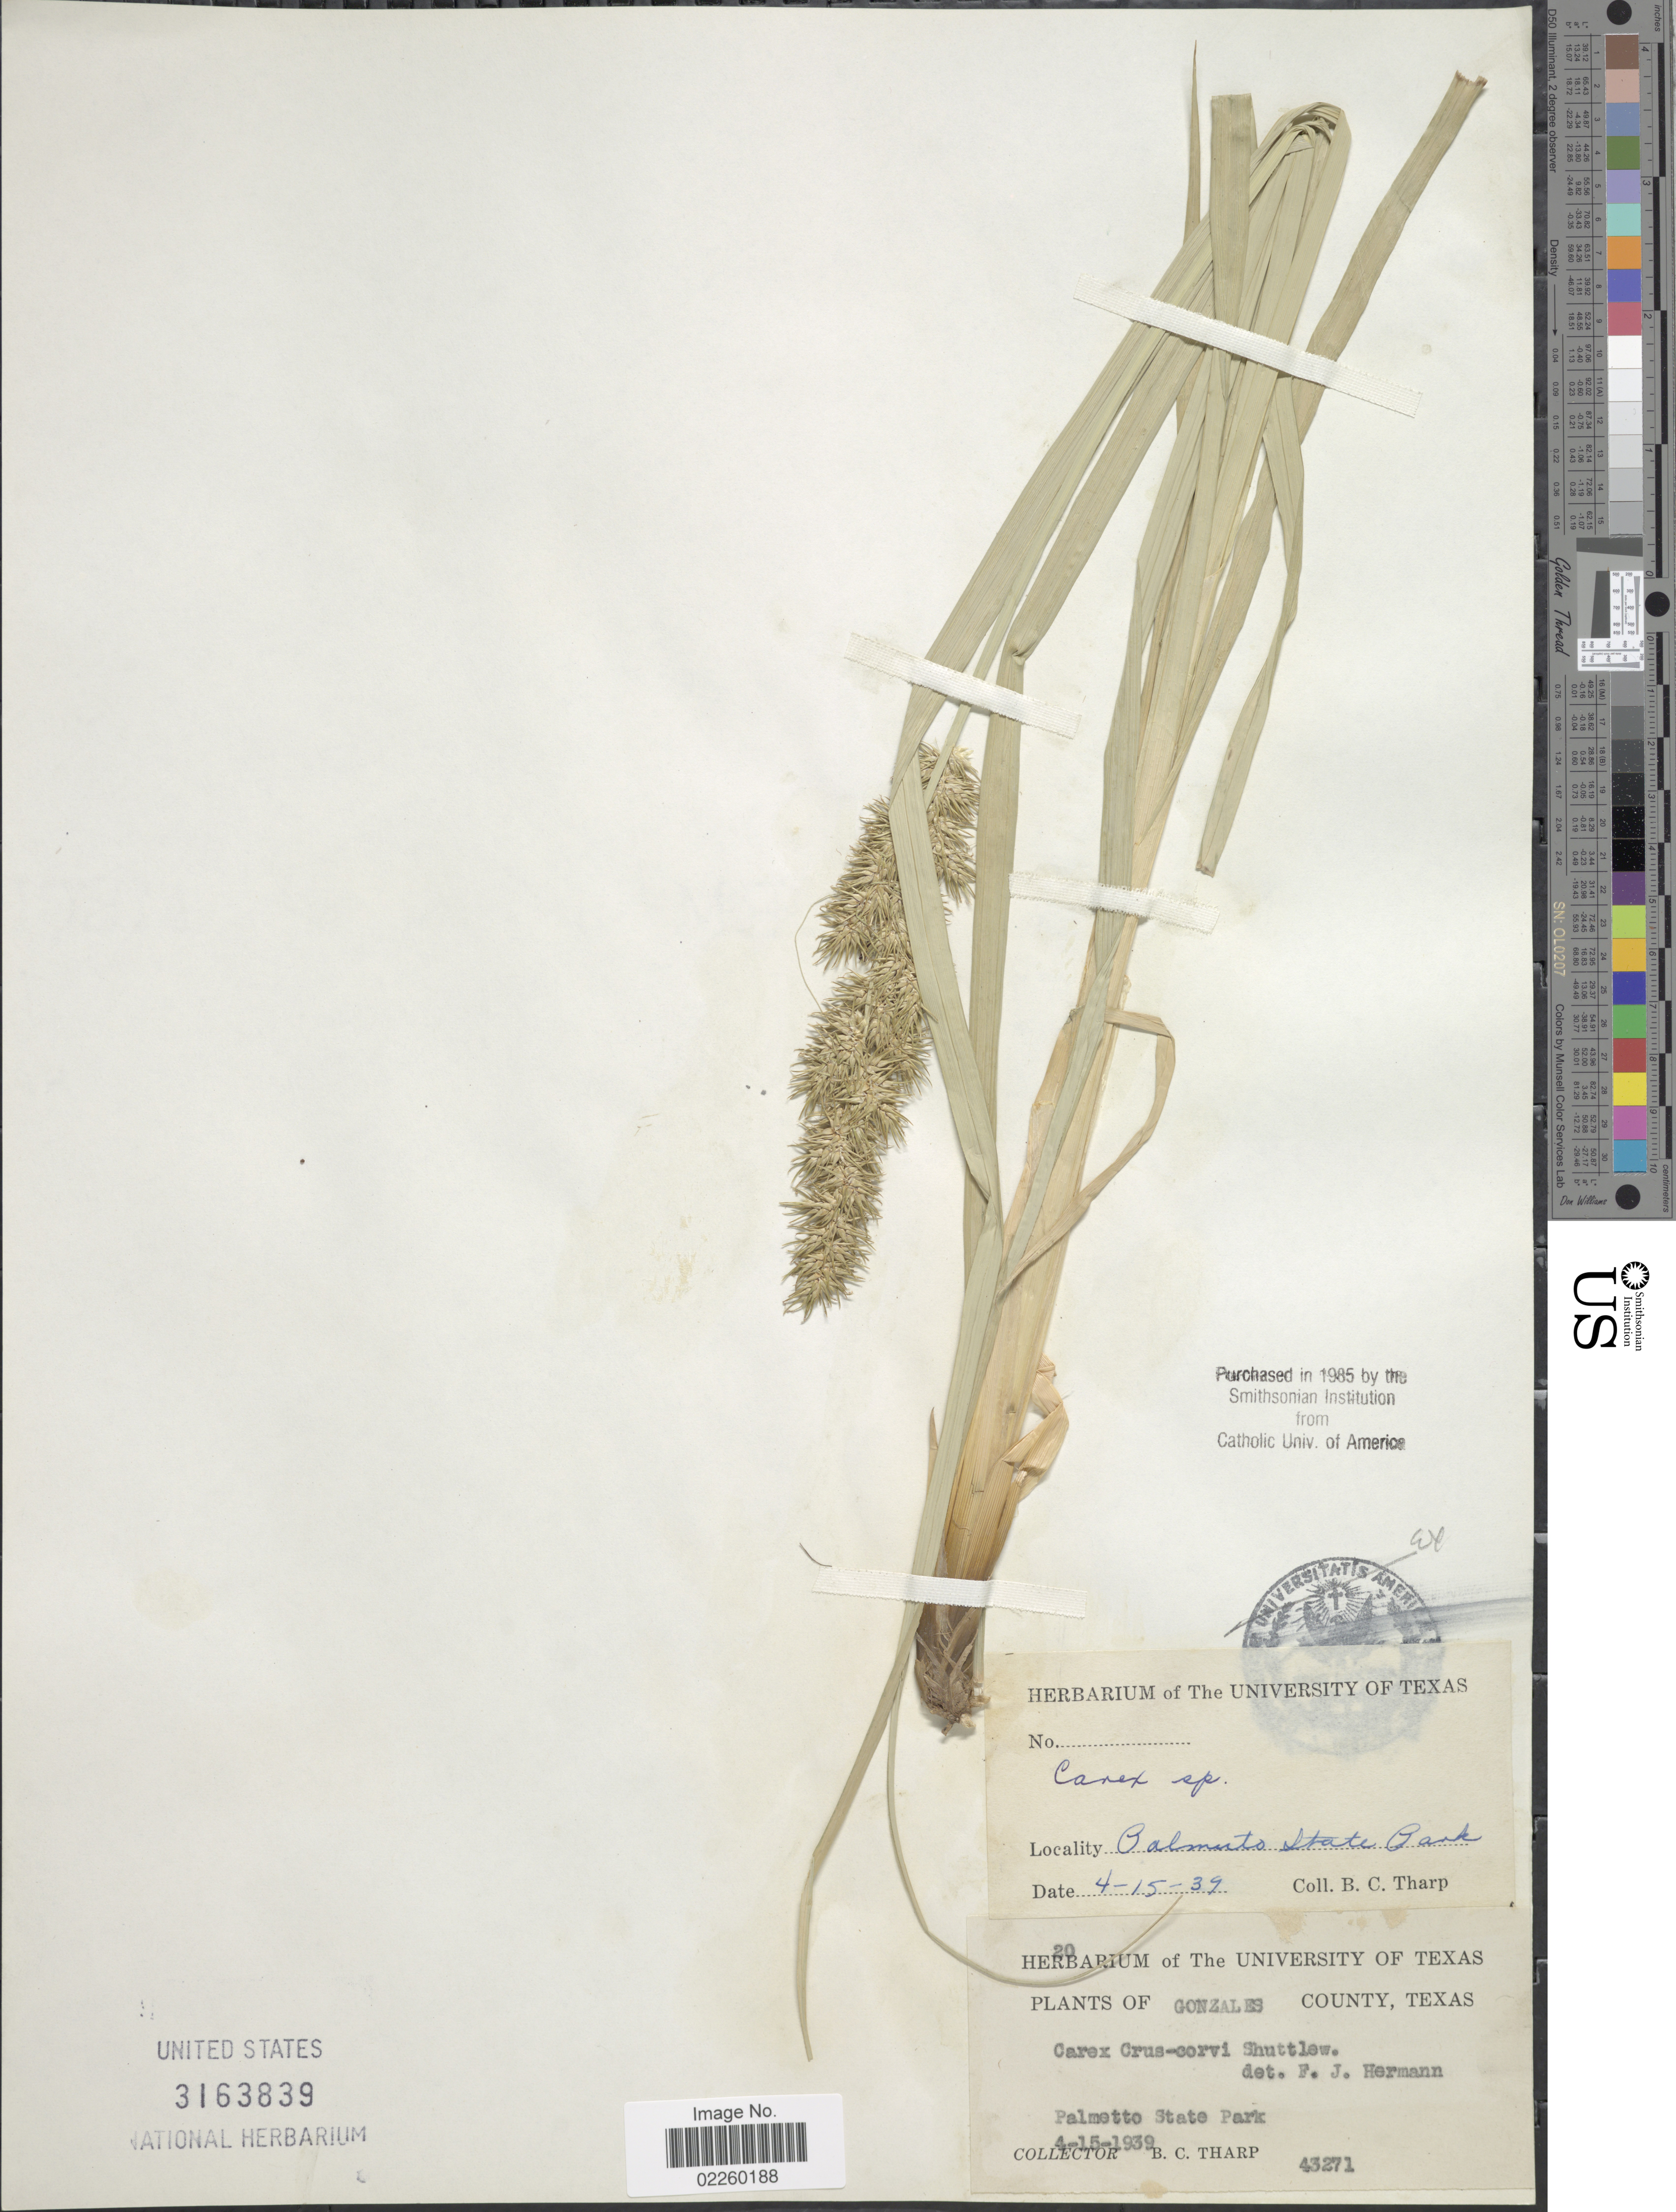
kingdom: Plantae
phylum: Tracheophyta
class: Liliopsida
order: Poales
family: Cyperaceae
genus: Carex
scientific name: Carex crus-corvi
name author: Shuttlew. ex Kunze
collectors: B. C. Tharp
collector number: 43271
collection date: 1939-04-15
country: United States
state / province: Texas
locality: Gonzales County, Palmetto State Park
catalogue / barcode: US 3163839